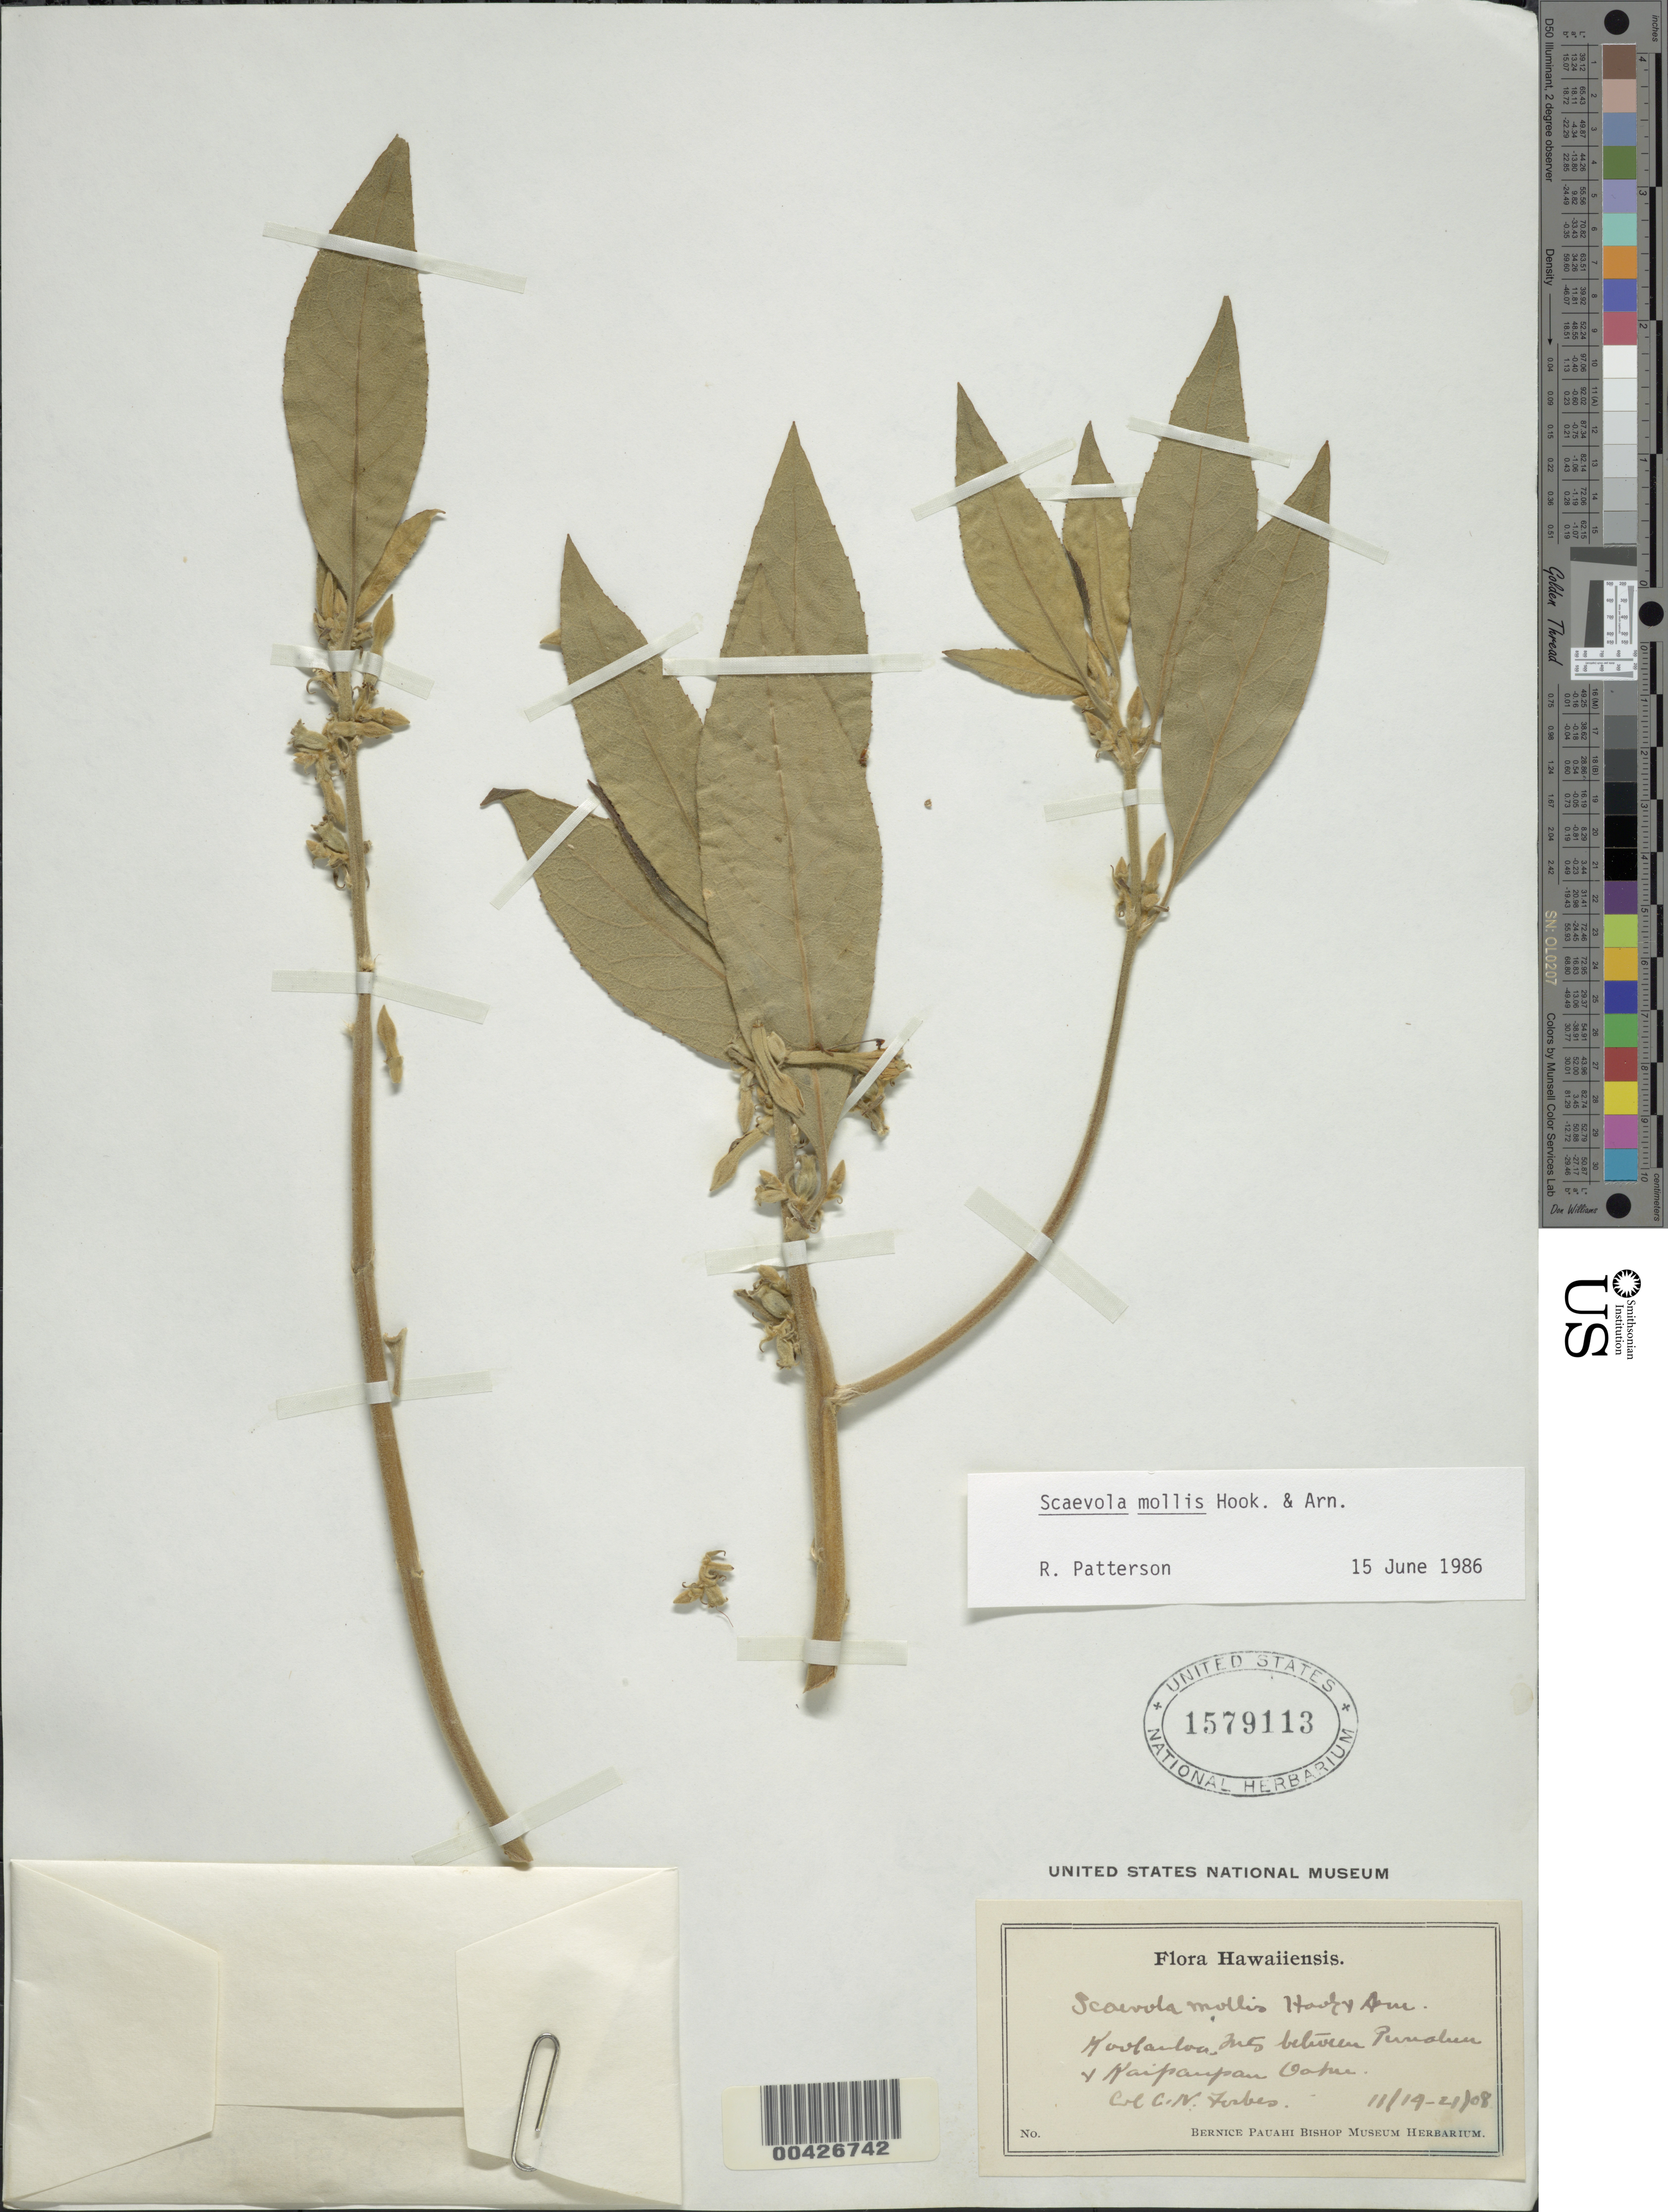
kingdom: Plantae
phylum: Tracheophyta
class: Magnoliopsida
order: Asterales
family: Goodeniaceae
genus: Scaevola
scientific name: Scaevola mollis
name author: Hook. & Arn.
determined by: Patterson, R.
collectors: C. N. Forbes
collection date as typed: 14 Nov 1908 to 21 Nov 1908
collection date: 1908-11-14/1908-11-21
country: United States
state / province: Hawaii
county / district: Honolulu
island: Oahu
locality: Koolauloa Mts. between Punaluu and Kaipaupau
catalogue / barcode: US 1579113